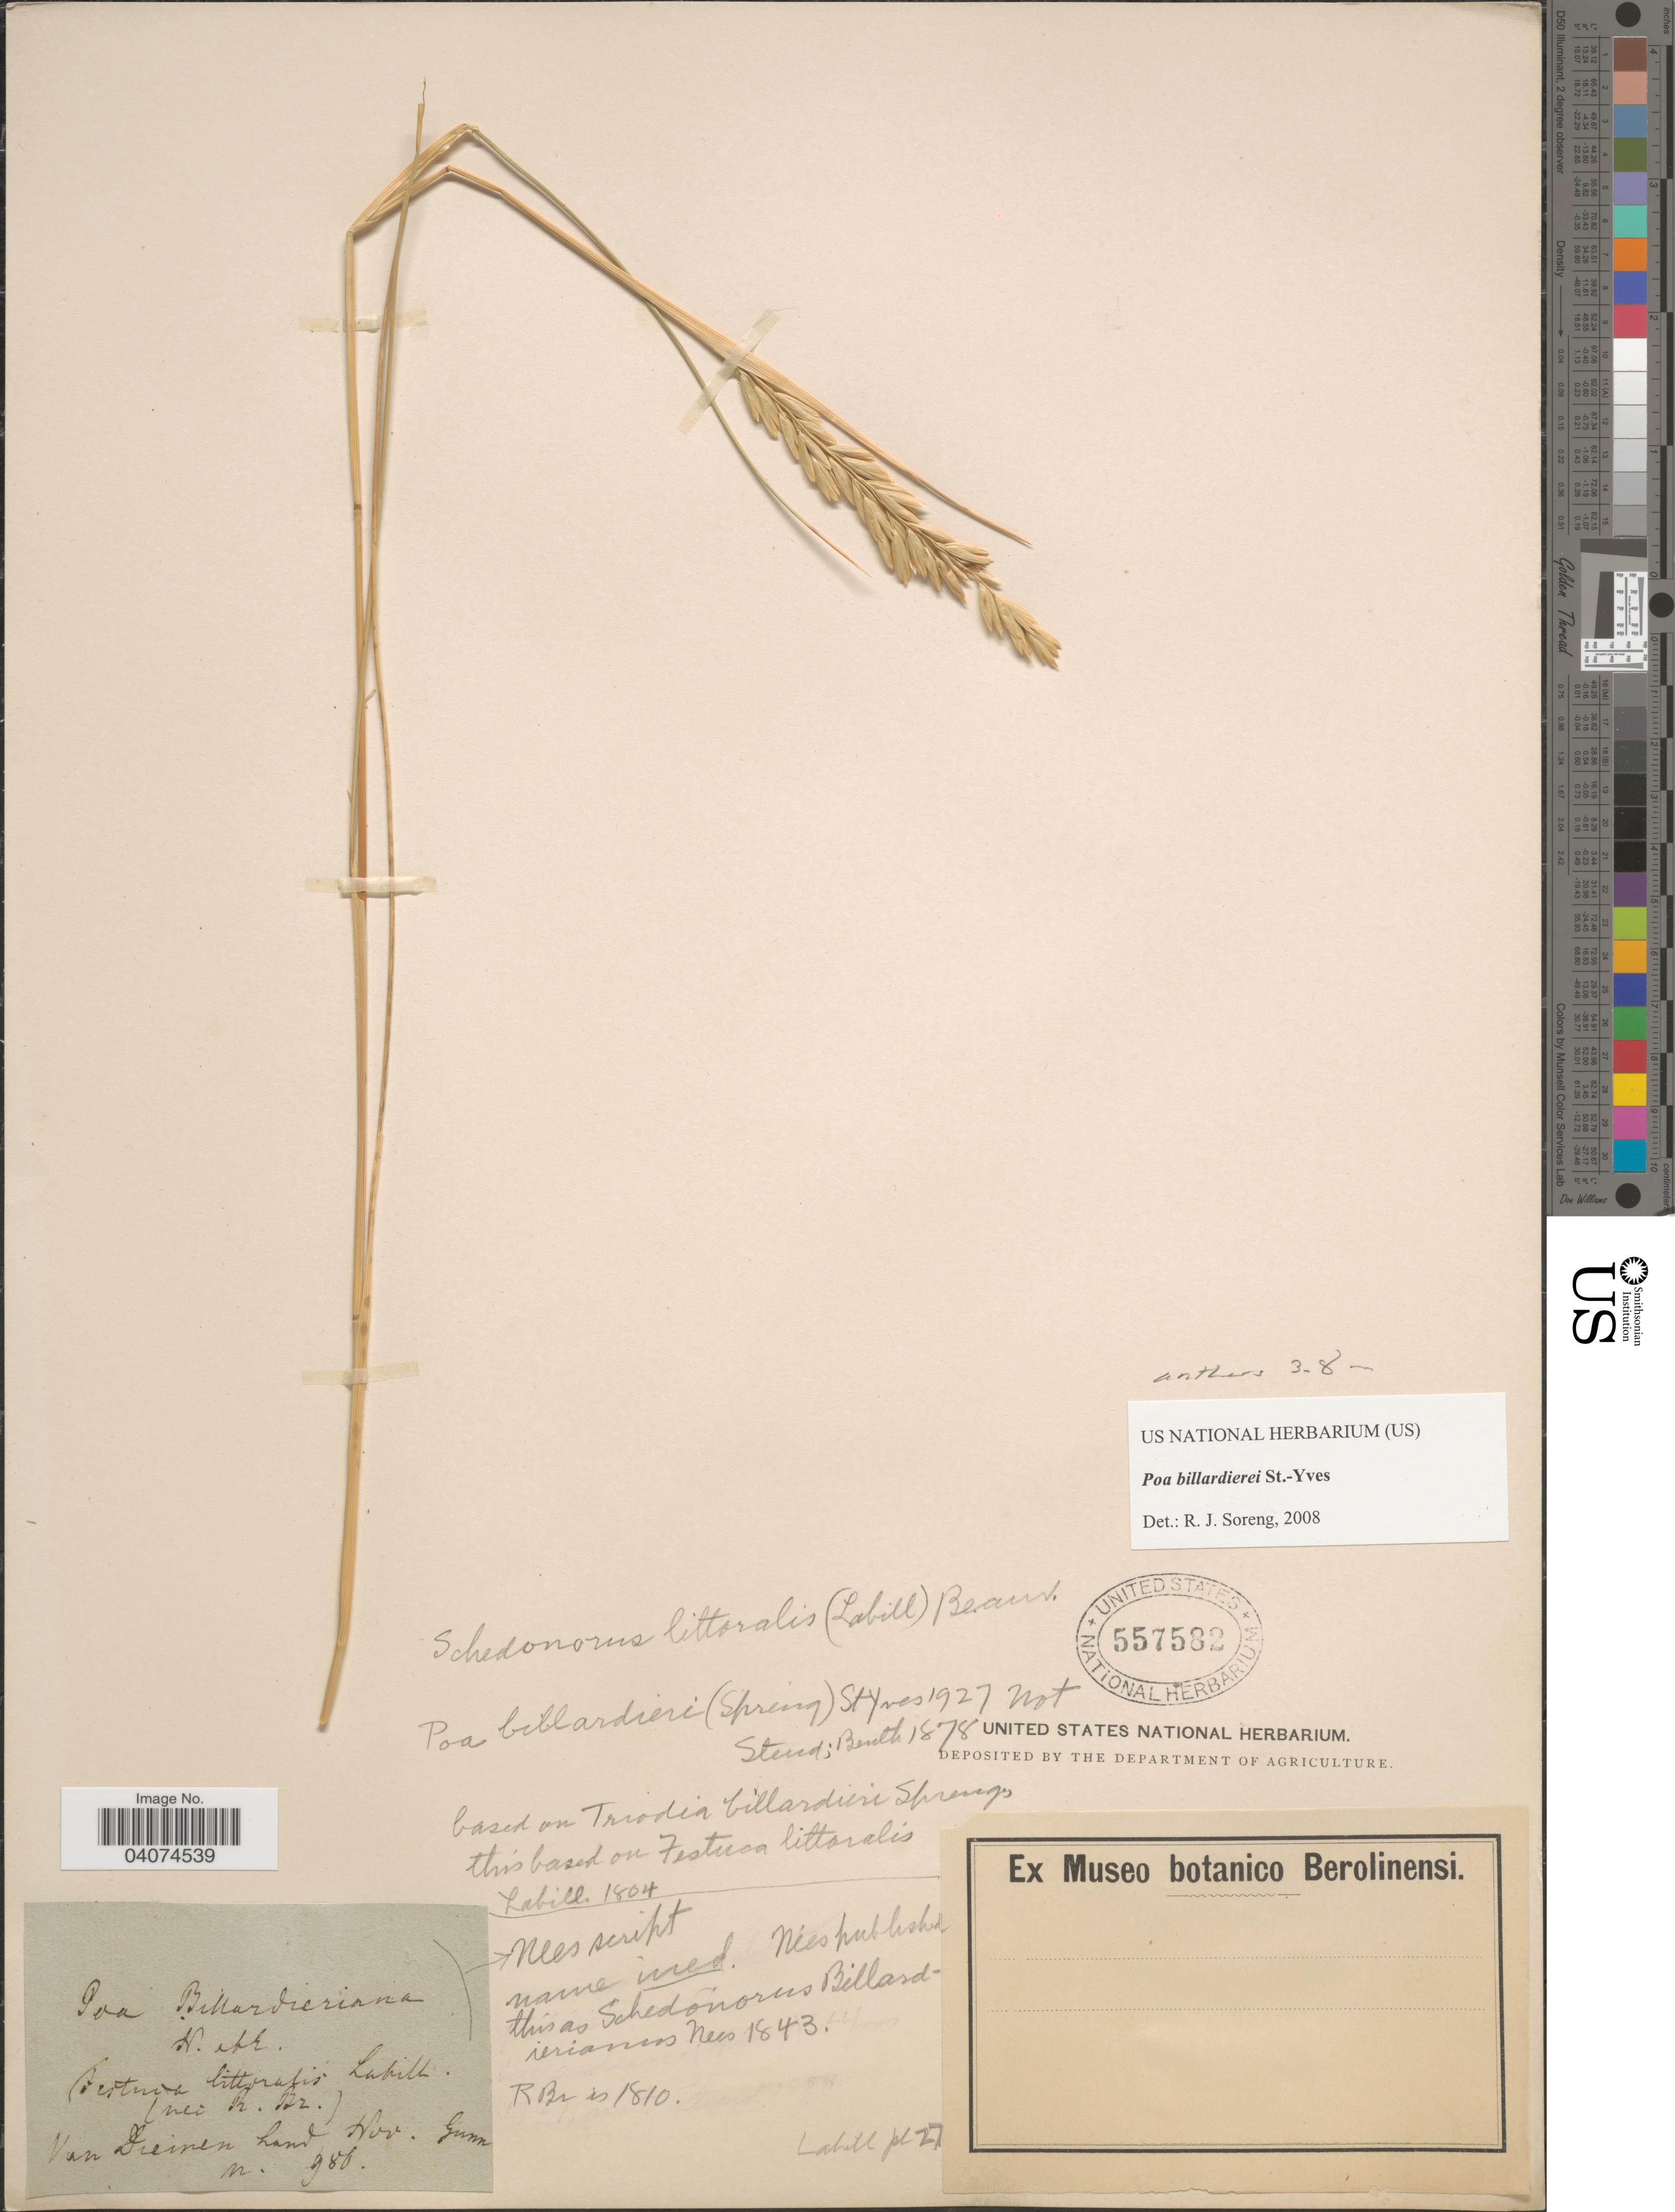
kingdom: Plantae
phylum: Tracheophyta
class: Liliopsida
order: Poales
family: Poaceae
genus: Poa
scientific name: Poa billardierei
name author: (Spreng.) St.-Yves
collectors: -. Gunn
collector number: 986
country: Australia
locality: Van Diemen's Land Hov.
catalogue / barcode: US 557582